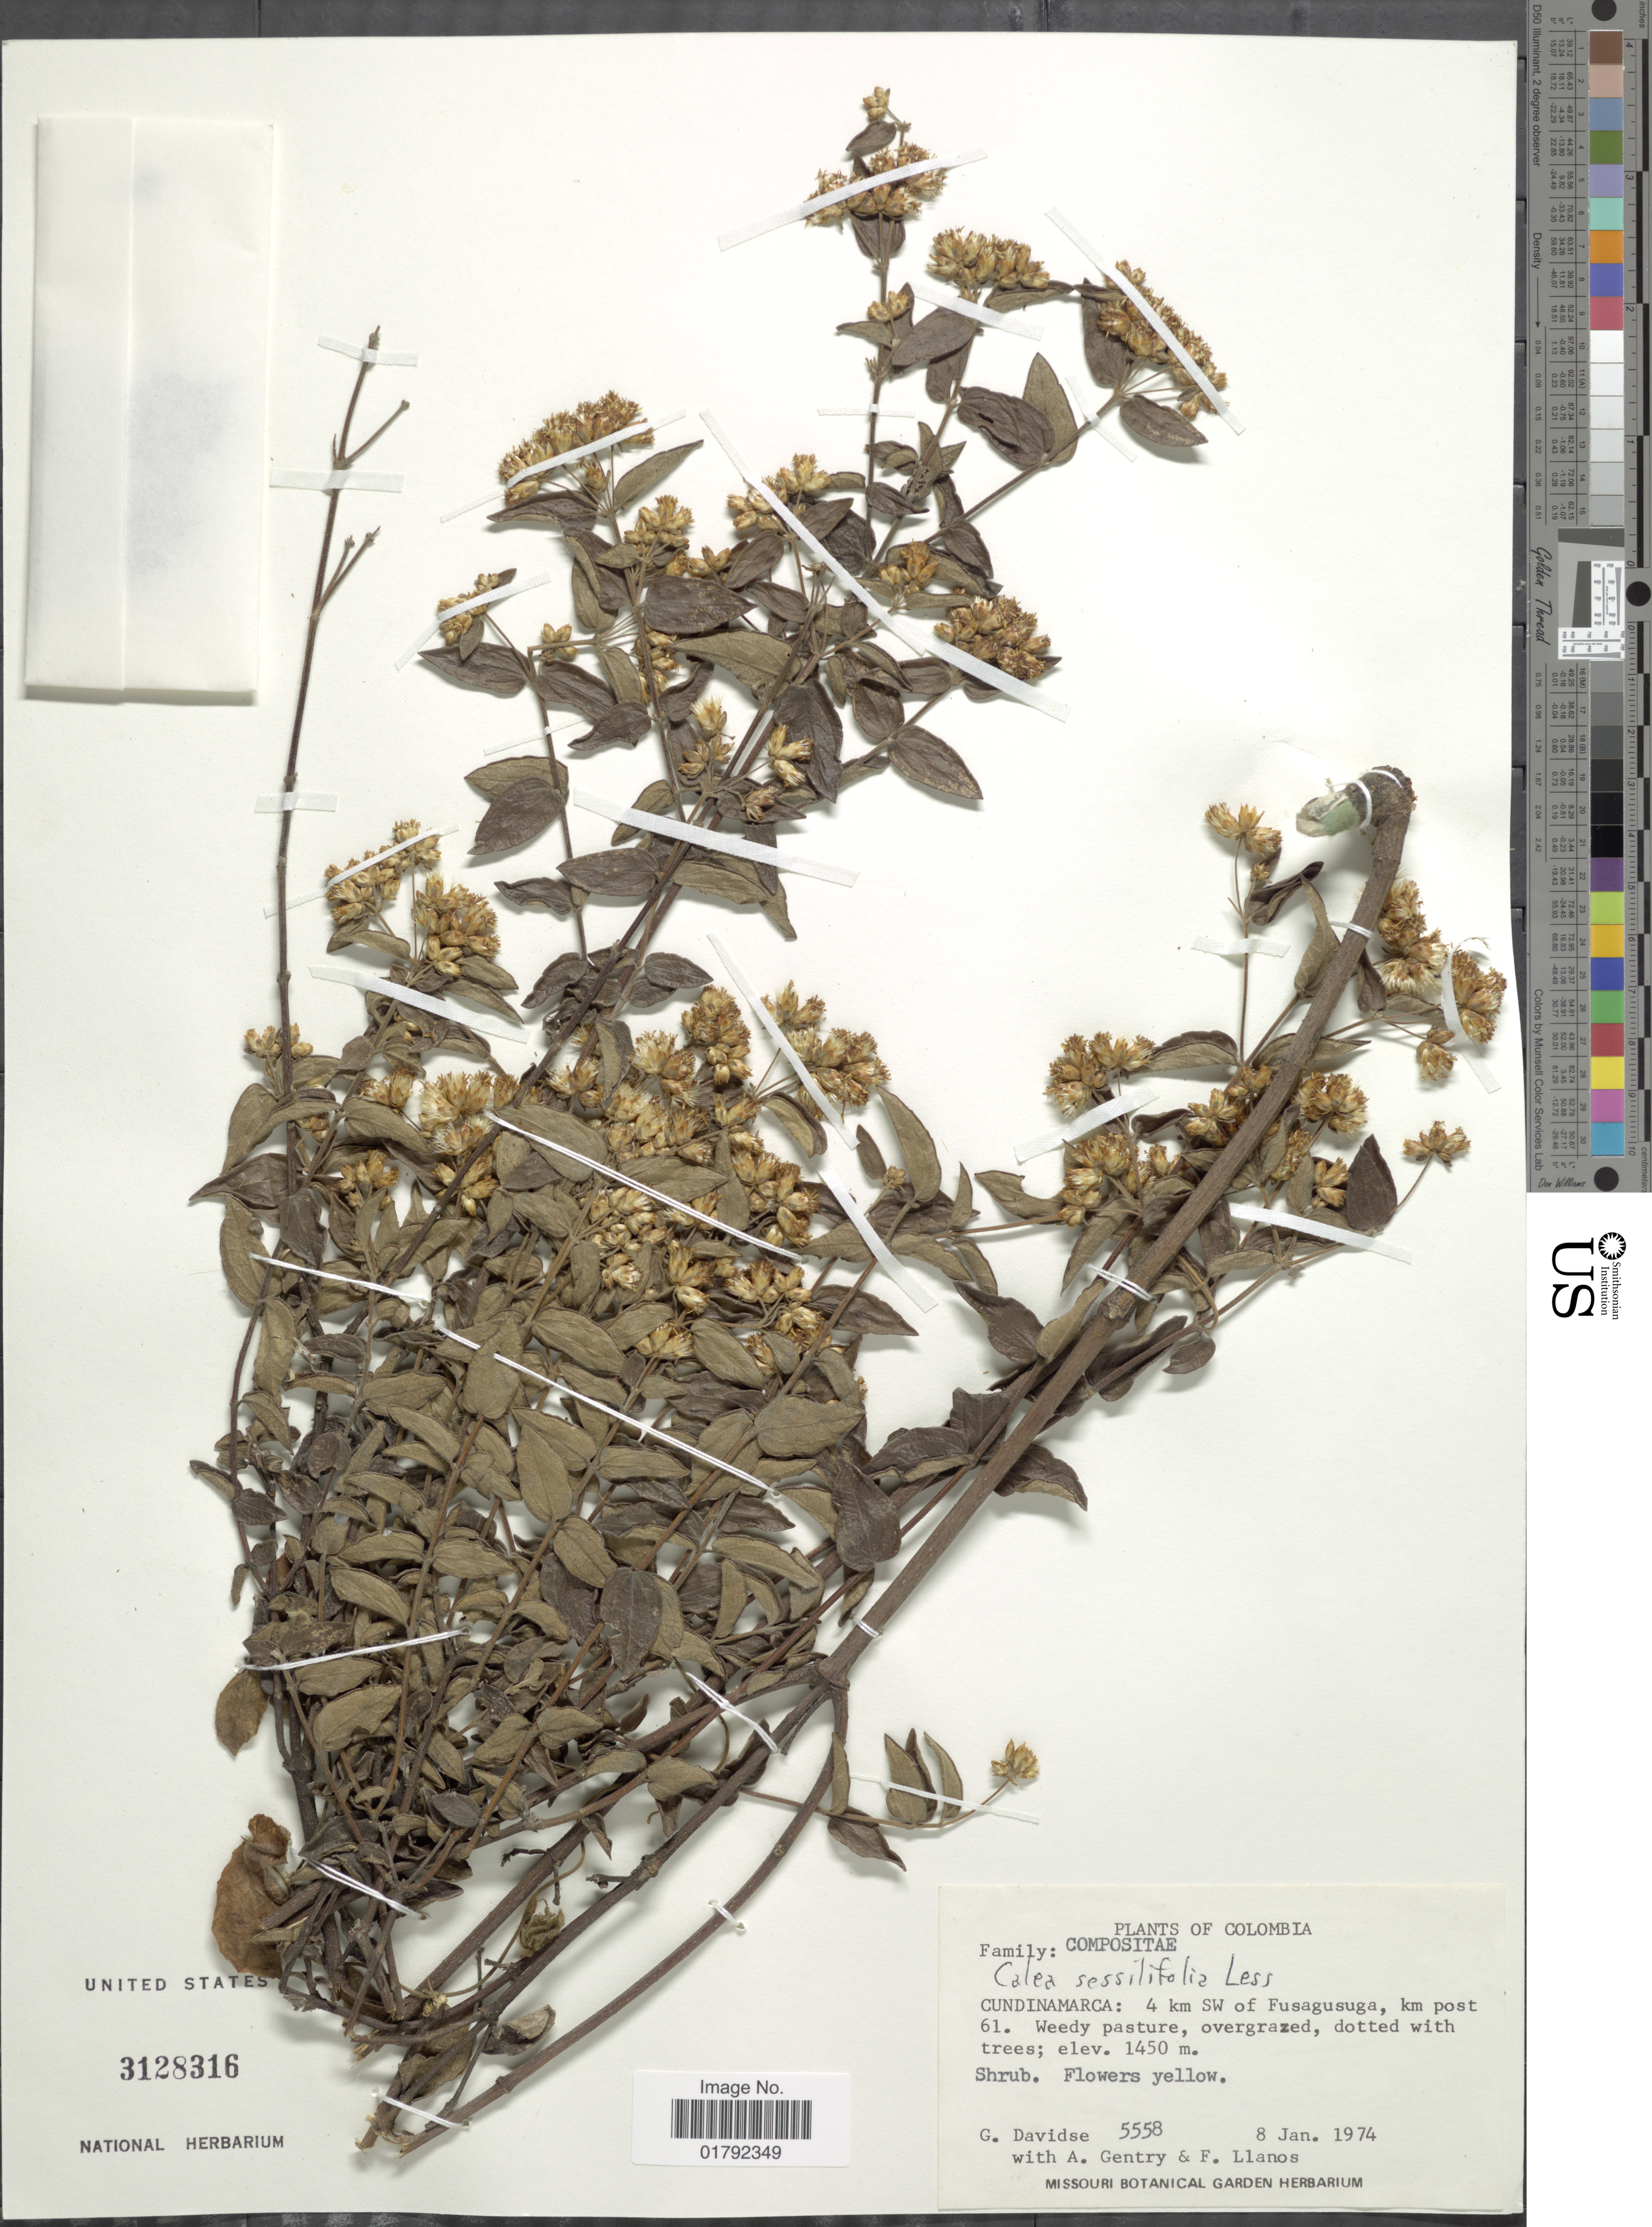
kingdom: Plantae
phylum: Tracheophyta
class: Magnoliopsida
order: Asterales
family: Asteraceae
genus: Calea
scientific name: Calea sessiliflora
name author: Less.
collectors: G. Davidse, A. H. Gentry & F. Llanos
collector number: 5558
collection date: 1974-01-08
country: Colombia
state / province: Cundinamarca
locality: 4 km SW of Fusagusuga, km post 61.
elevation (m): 1450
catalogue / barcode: US 3128316